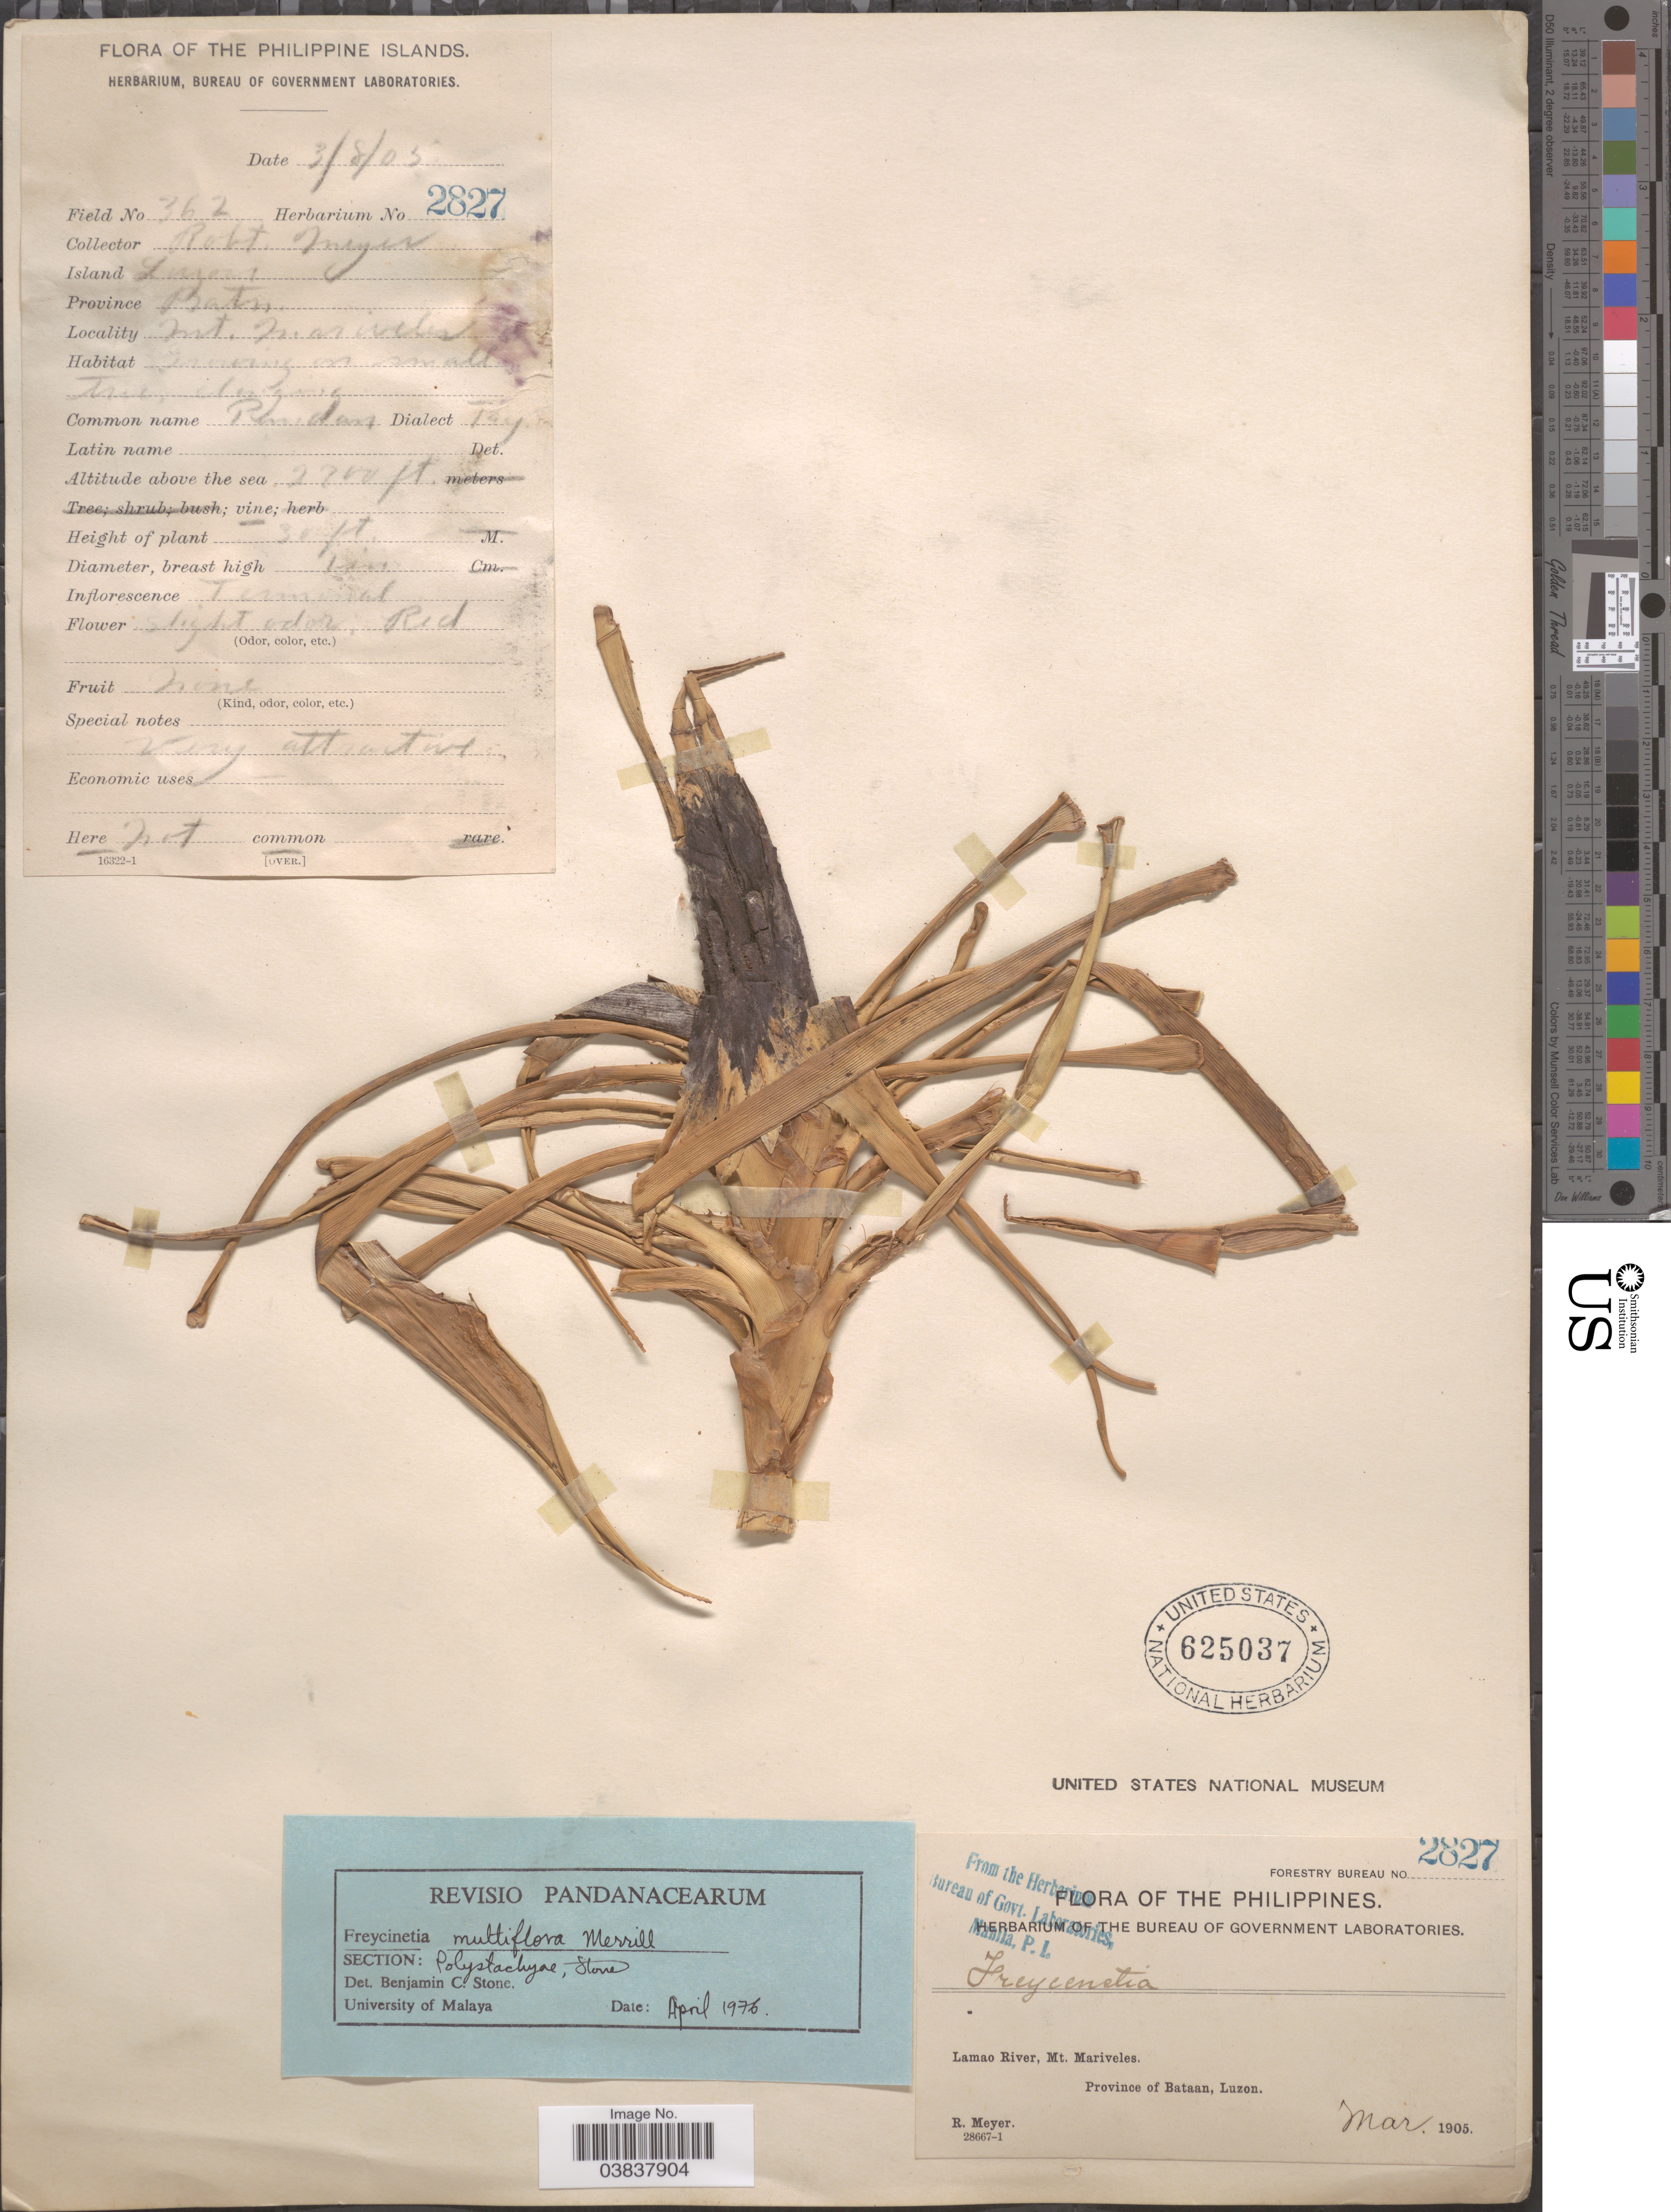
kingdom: Plantae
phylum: Tracheophyta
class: Liliopsida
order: Pandanales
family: Pandanaceae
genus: Freycinetia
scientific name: Freycinetia multiflora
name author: Merr.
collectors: R. Meyer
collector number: Forestry Bureau 2827/362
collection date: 1905-03-08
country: Philippines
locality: Lamao River, Mt. Mariveles, Province of Bataan, Luzon.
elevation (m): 823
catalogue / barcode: US 625037